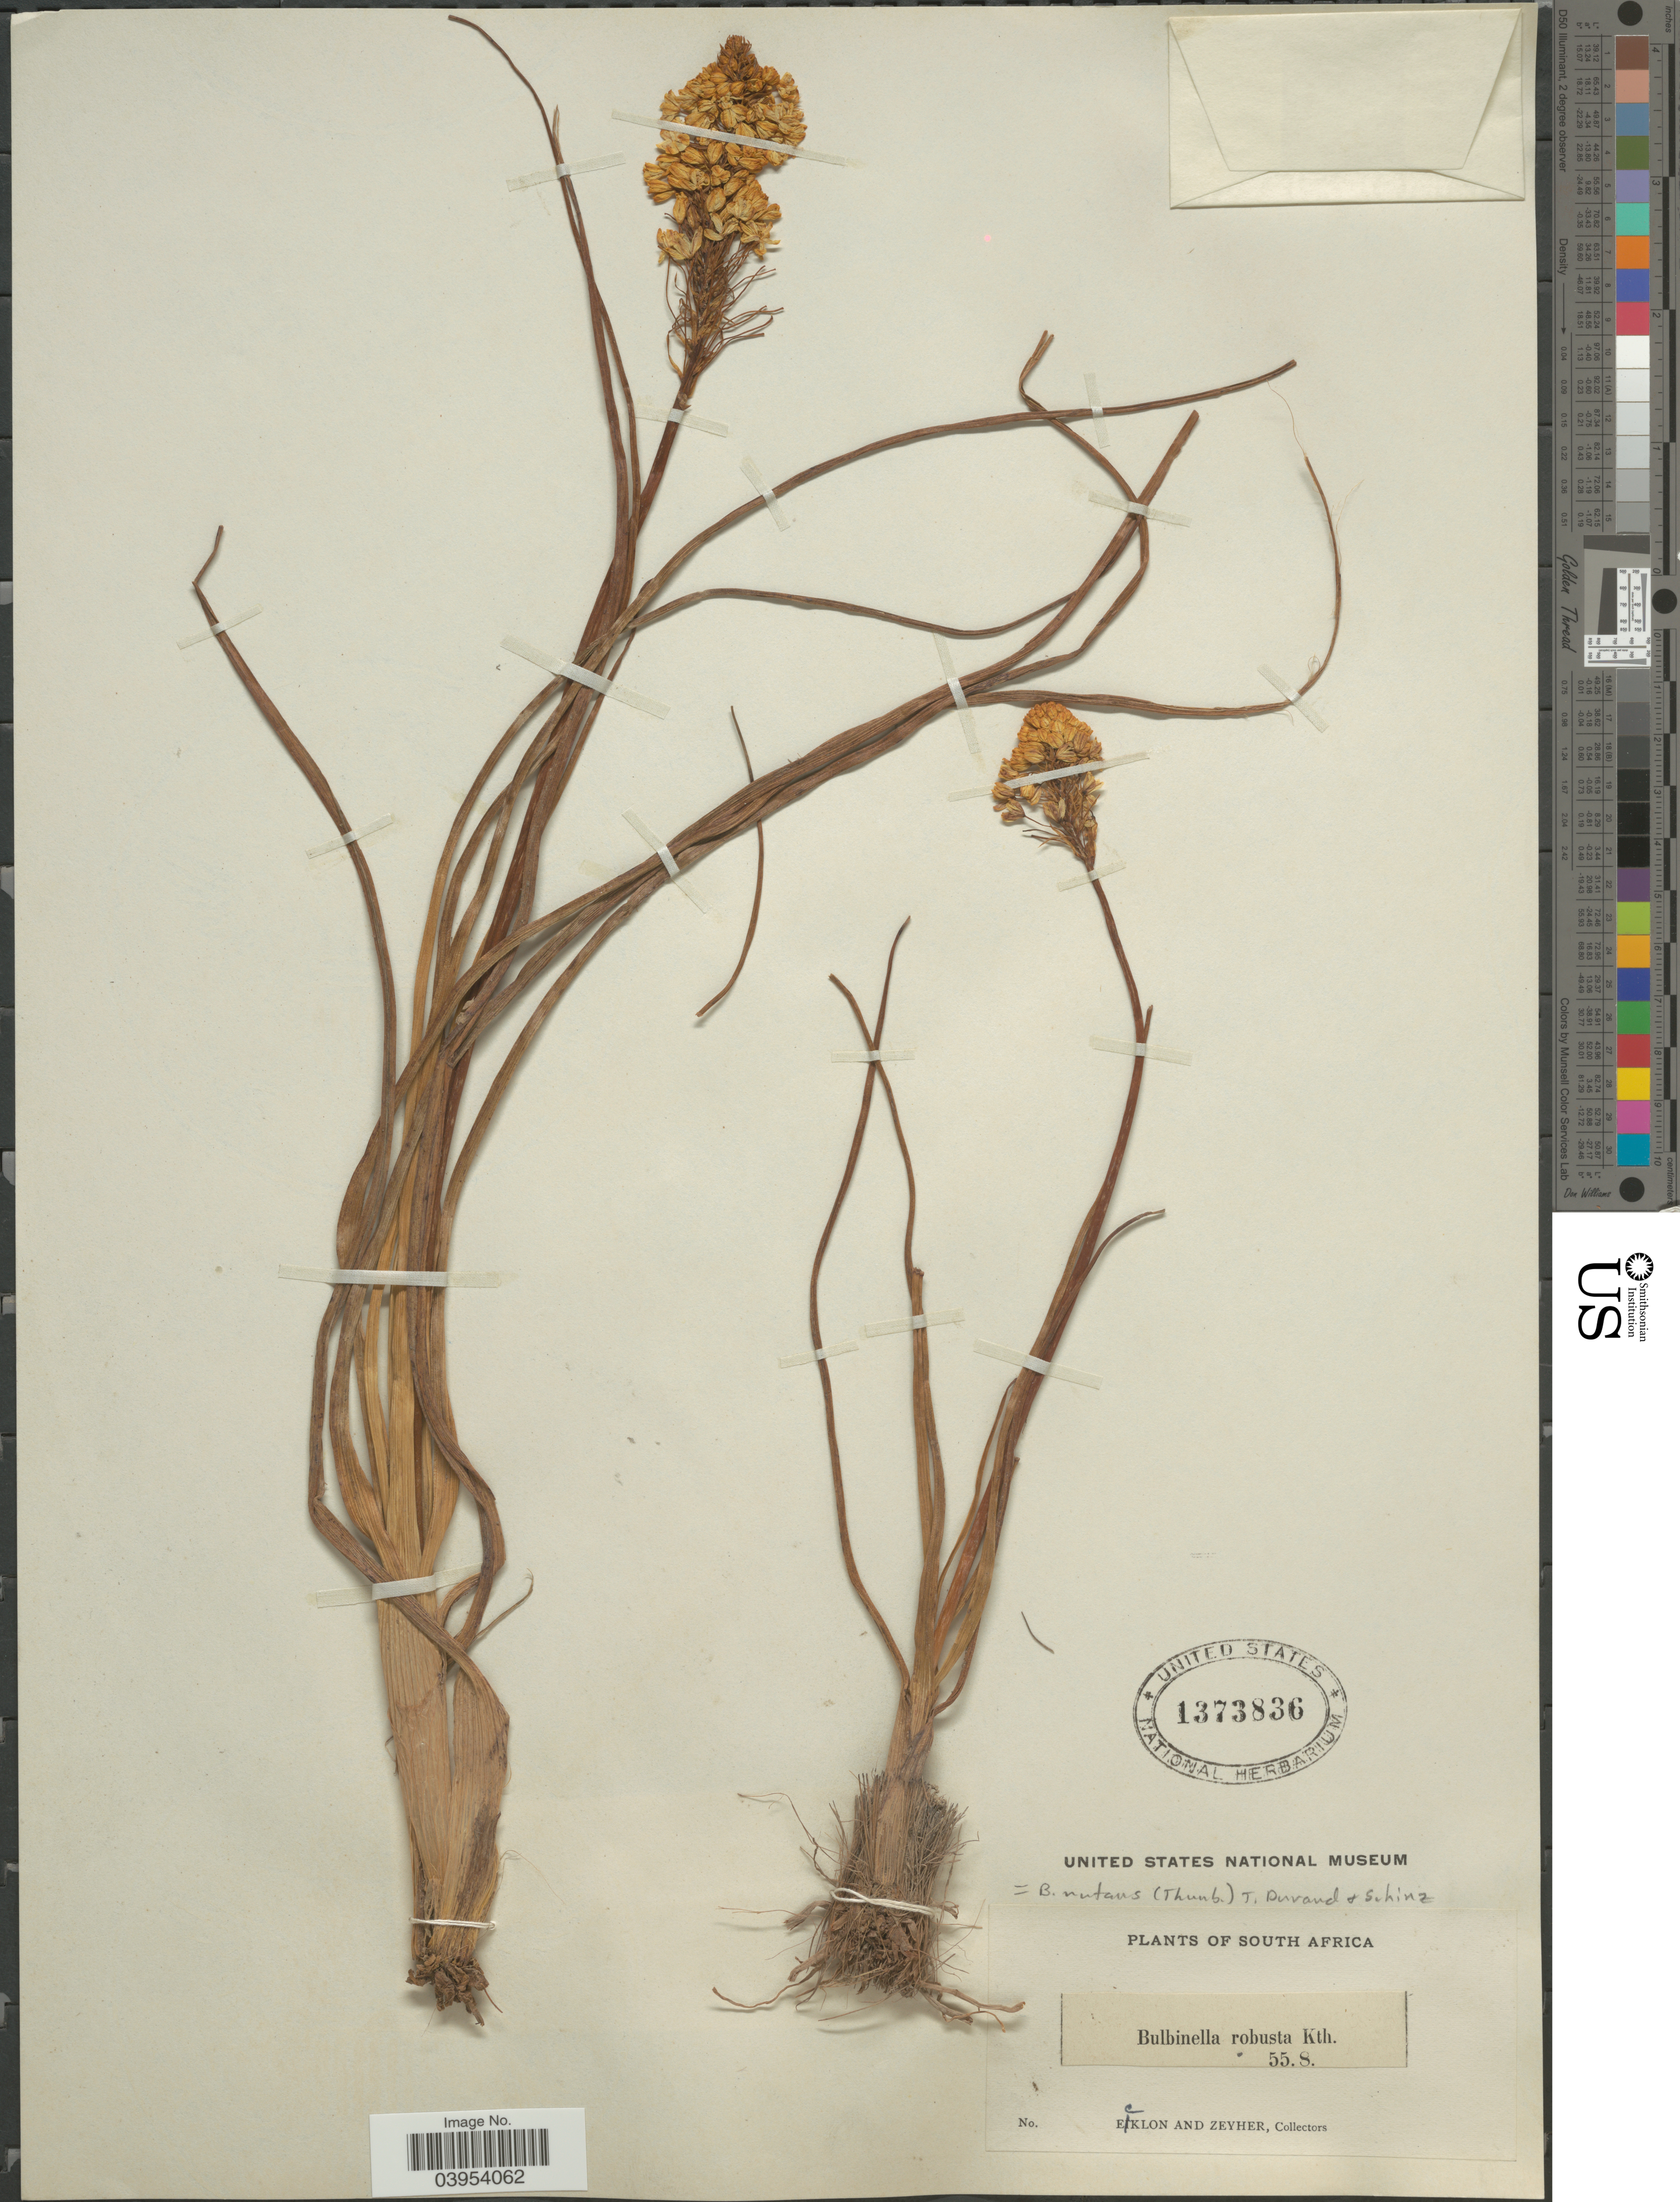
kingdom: Plantae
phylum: Tracheophyta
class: Liliopsida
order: Asparagales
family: Asphodelaceae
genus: Bulbinella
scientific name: Bulbinella nutans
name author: (Thunb.) Durand & Schinz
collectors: -. Ecklon & -. Zeyher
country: South Africa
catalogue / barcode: US 1373836